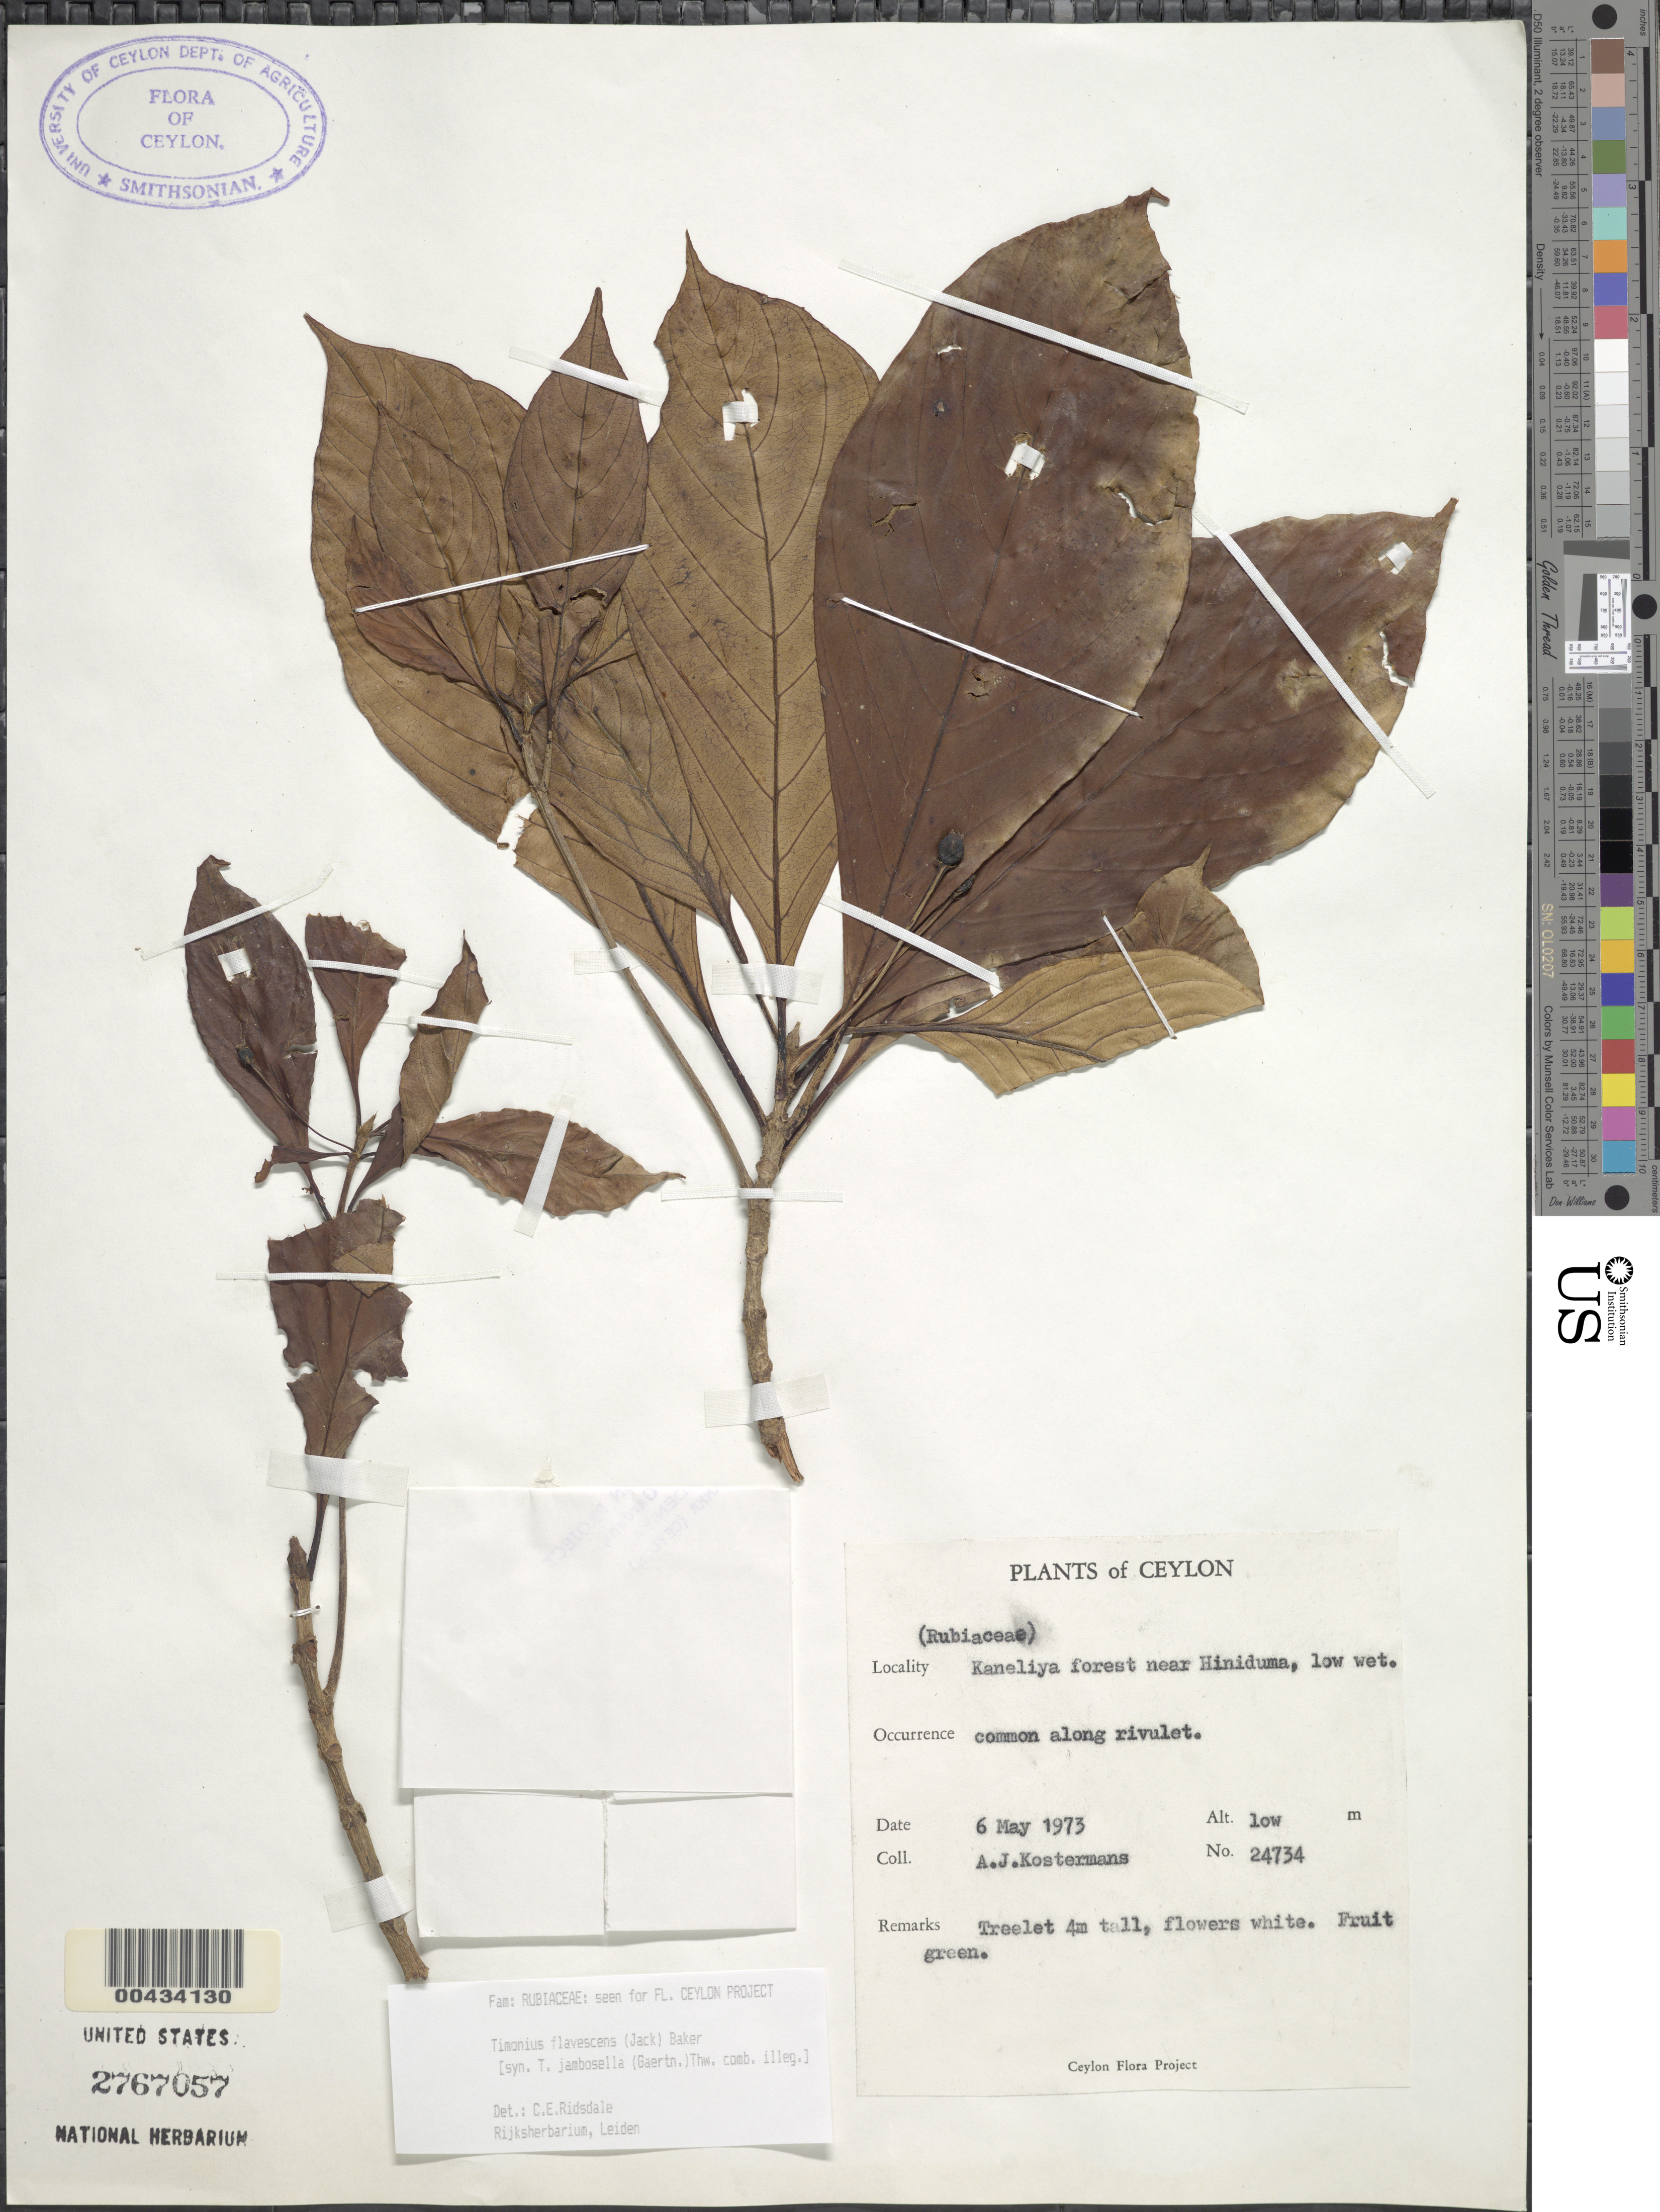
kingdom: Plantae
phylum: Tracheophyta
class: Magnoliopsida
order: Gentianales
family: Rubiaceae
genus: Timonius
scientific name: Timonius flavescens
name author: (Jack) Baker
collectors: A. J. G. Kostermans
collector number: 24734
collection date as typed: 06 May 1973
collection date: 1973-05-06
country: Sri Lanka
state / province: Southern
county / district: Galle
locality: Kaneliya forest near Hiniduma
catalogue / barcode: US 2767057